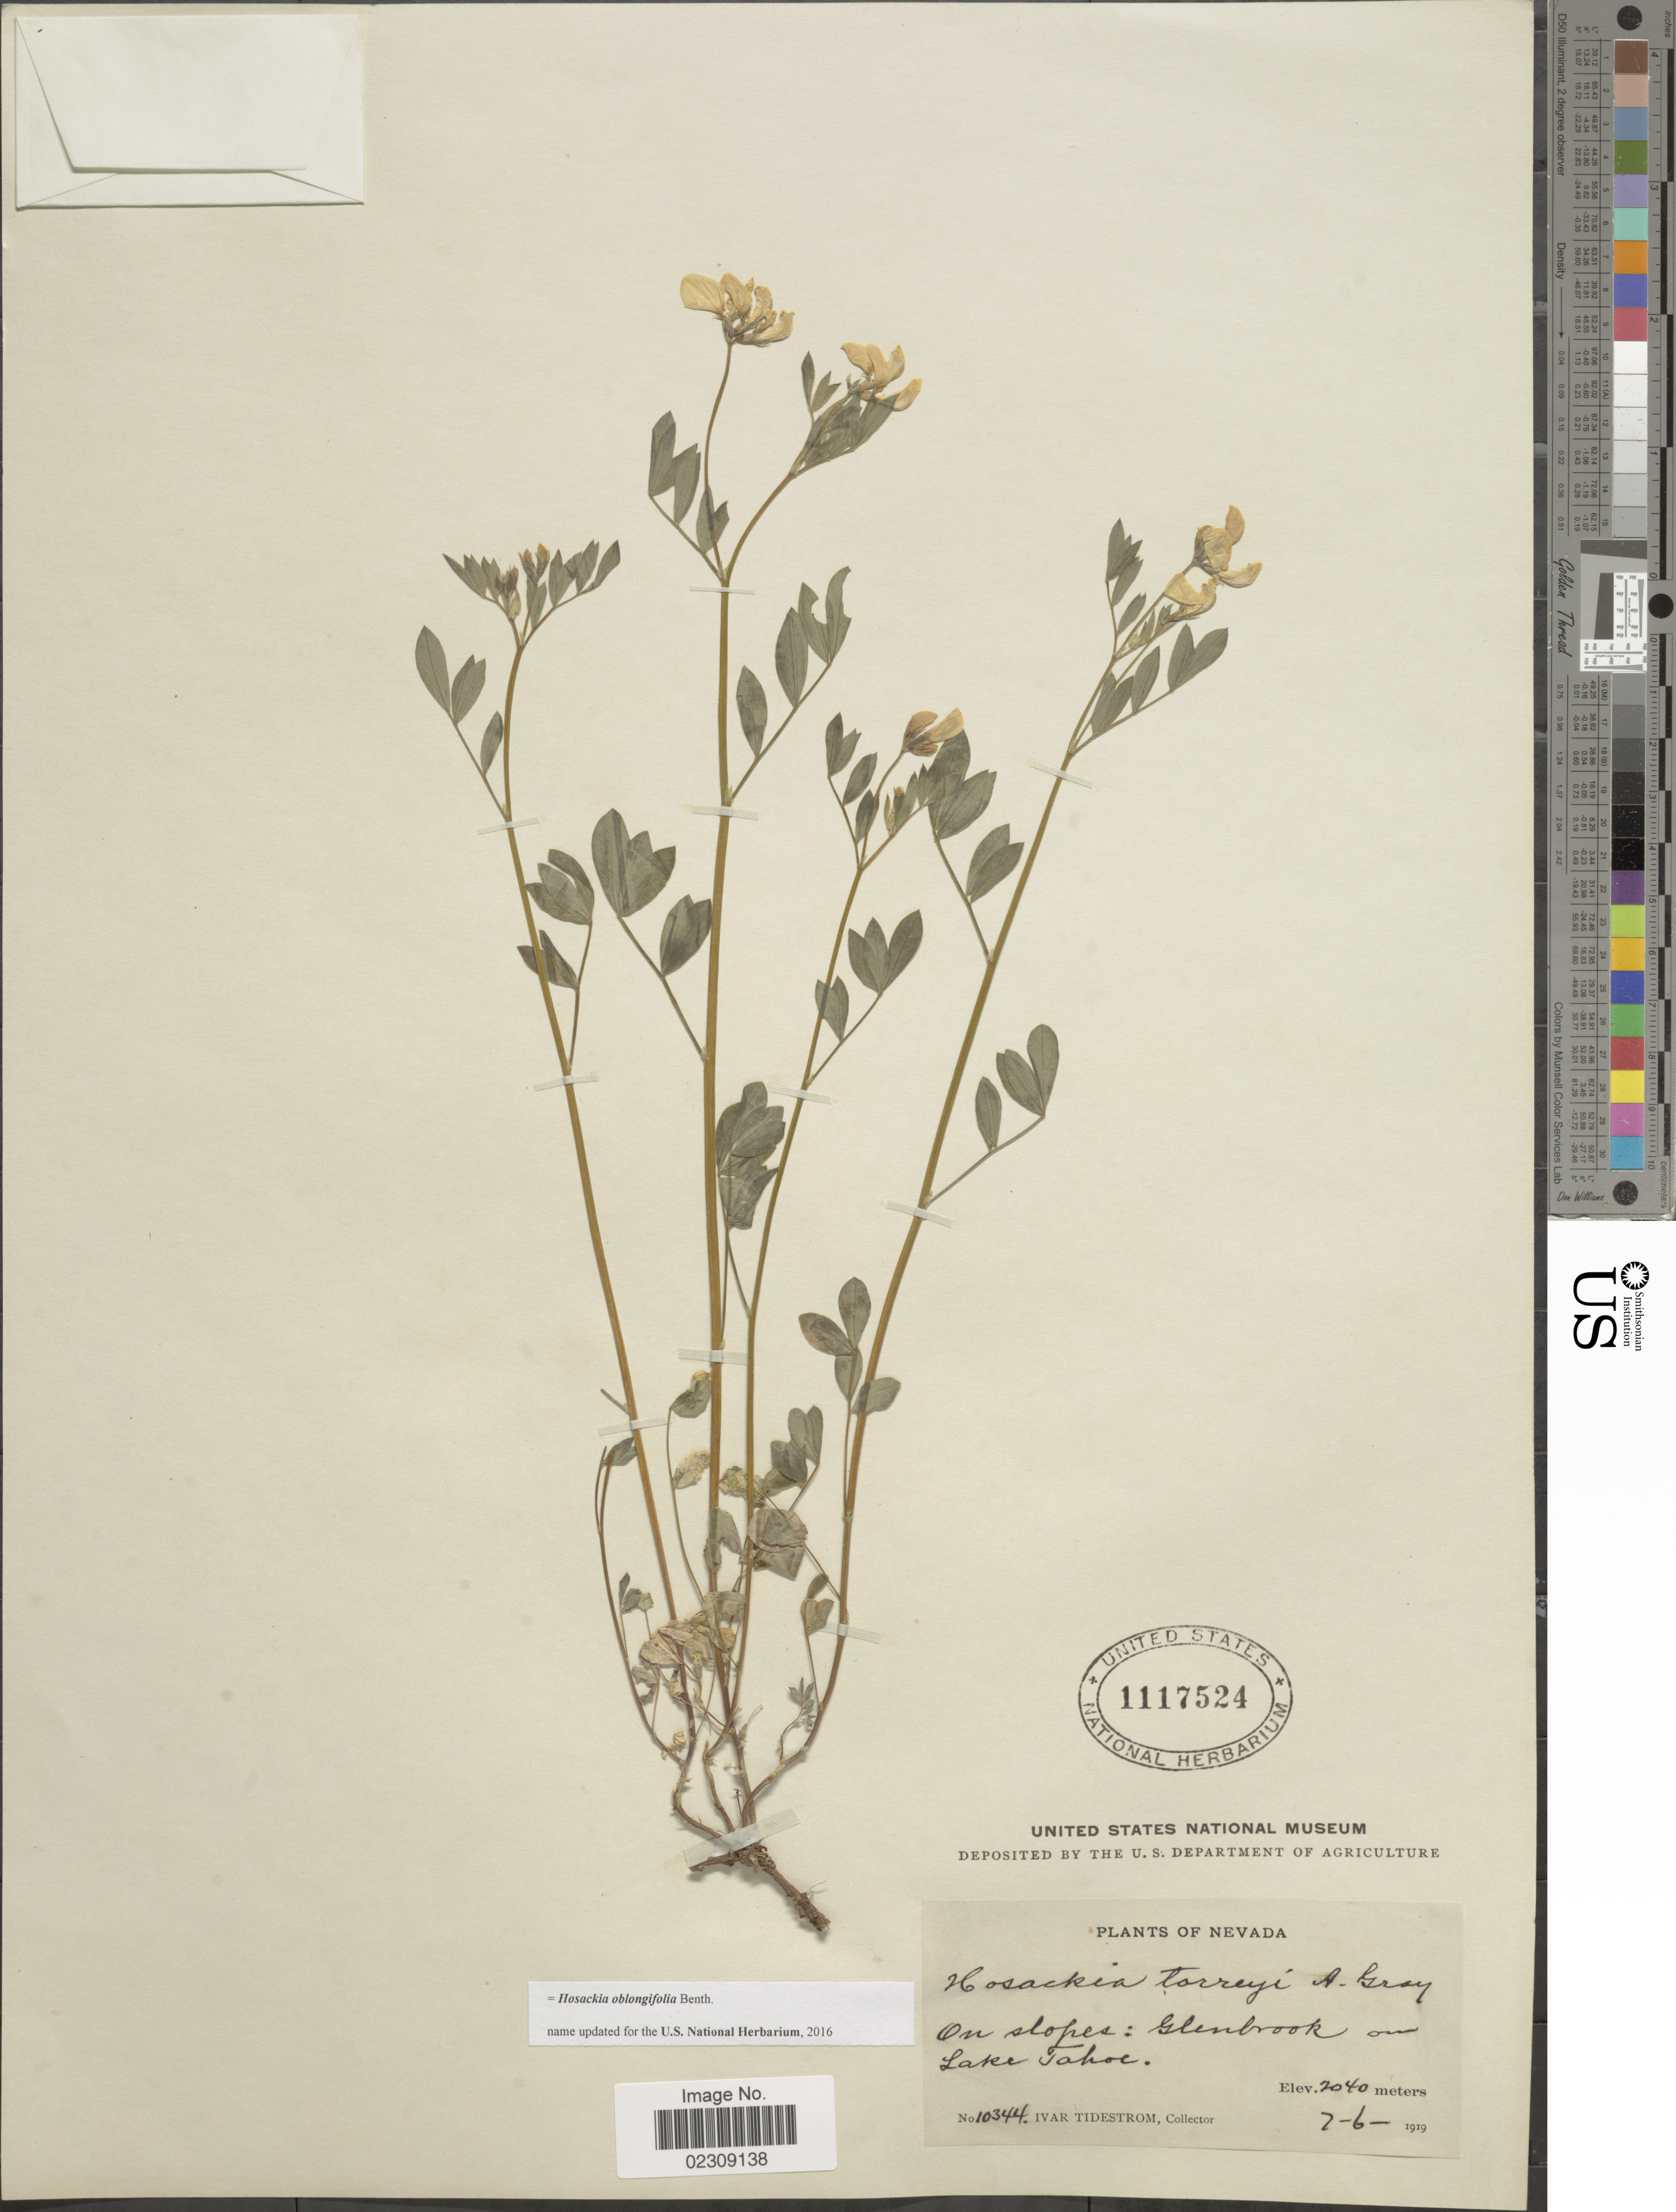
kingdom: Plantae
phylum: Tracheophyta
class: Magnoliopsida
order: Fabales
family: Fabaceae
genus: Hosackia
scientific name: Hosackia oblongifolia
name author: Benth.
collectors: I. F. Tidestrom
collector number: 10344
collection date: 1919-07-06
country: United States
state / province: Nevada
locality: On slopes: Glenbrook on Lake Tahoe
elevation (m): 2040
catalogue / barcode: US 1117524